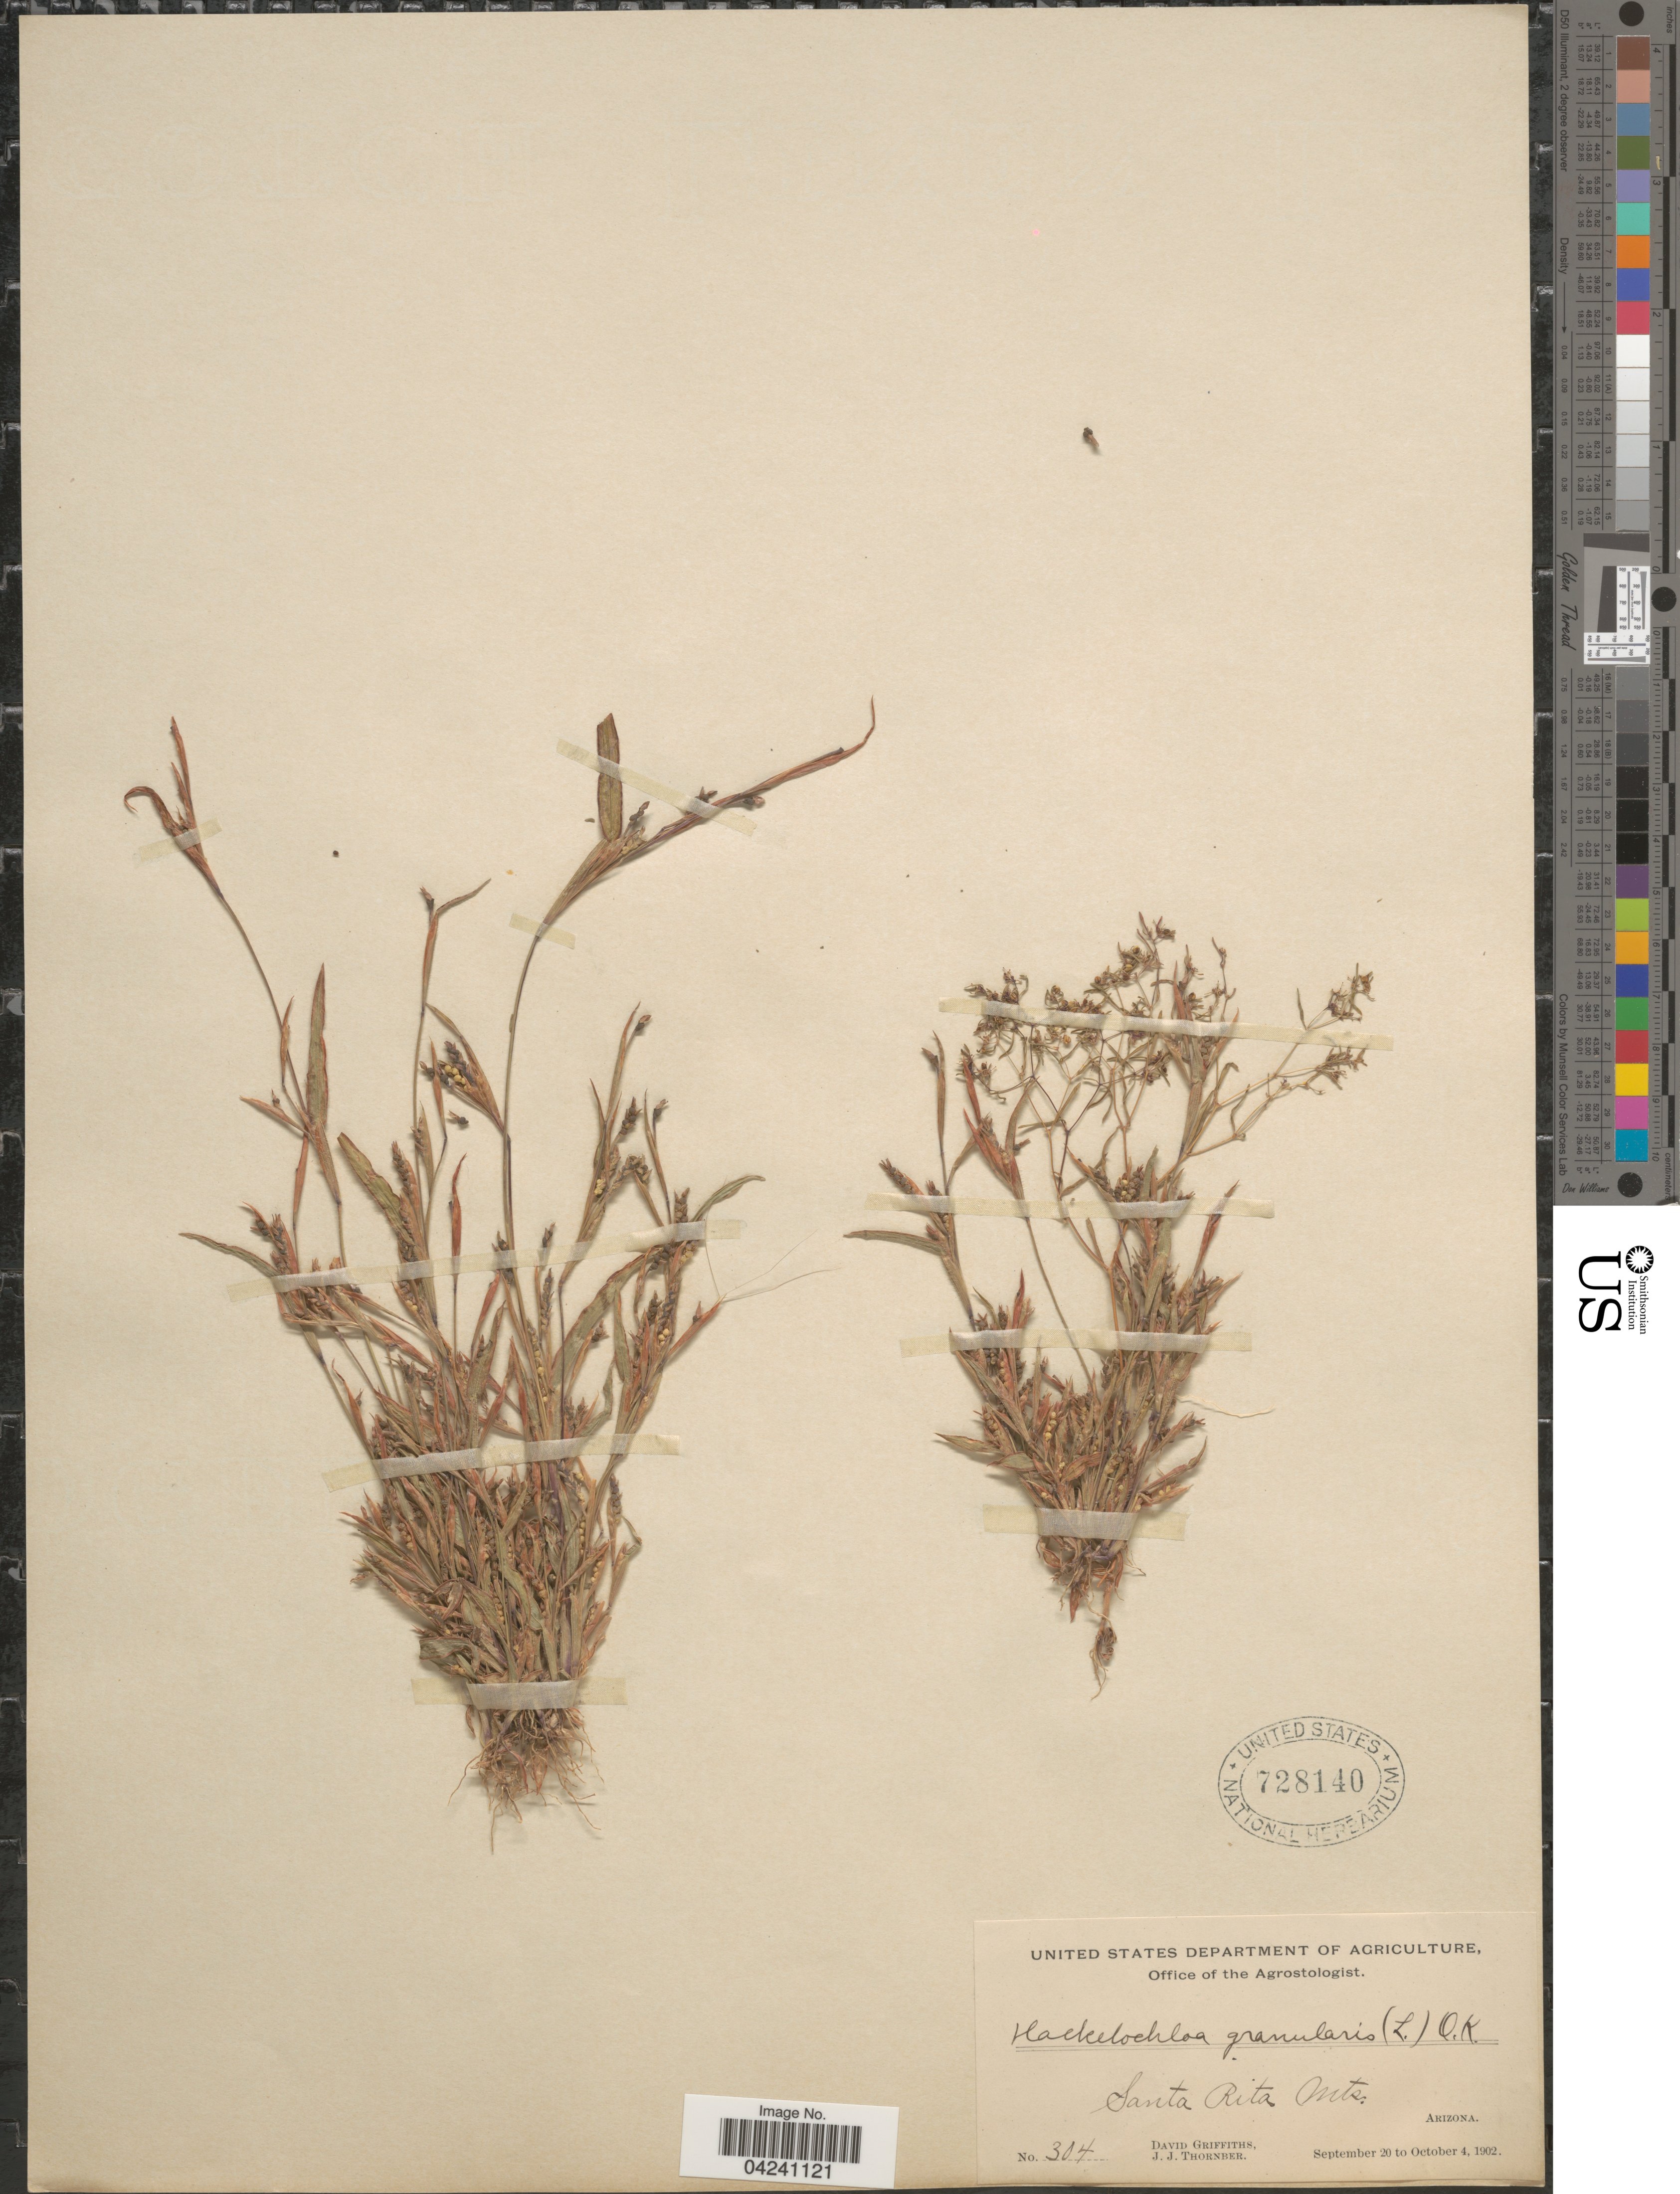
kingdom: Plantae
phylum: Tracheophyta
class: Liliopsida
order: Poales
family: Poaceae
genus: Hackelochloa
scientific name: Hackelochloa granularis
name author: (L.) Kuntze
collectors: D. Griffiths & J. Thornber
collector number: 304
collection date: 1902-09-20/1902-10-04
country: United States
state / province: Arizona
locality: Santa Rita Mts.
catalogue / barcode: US 728140